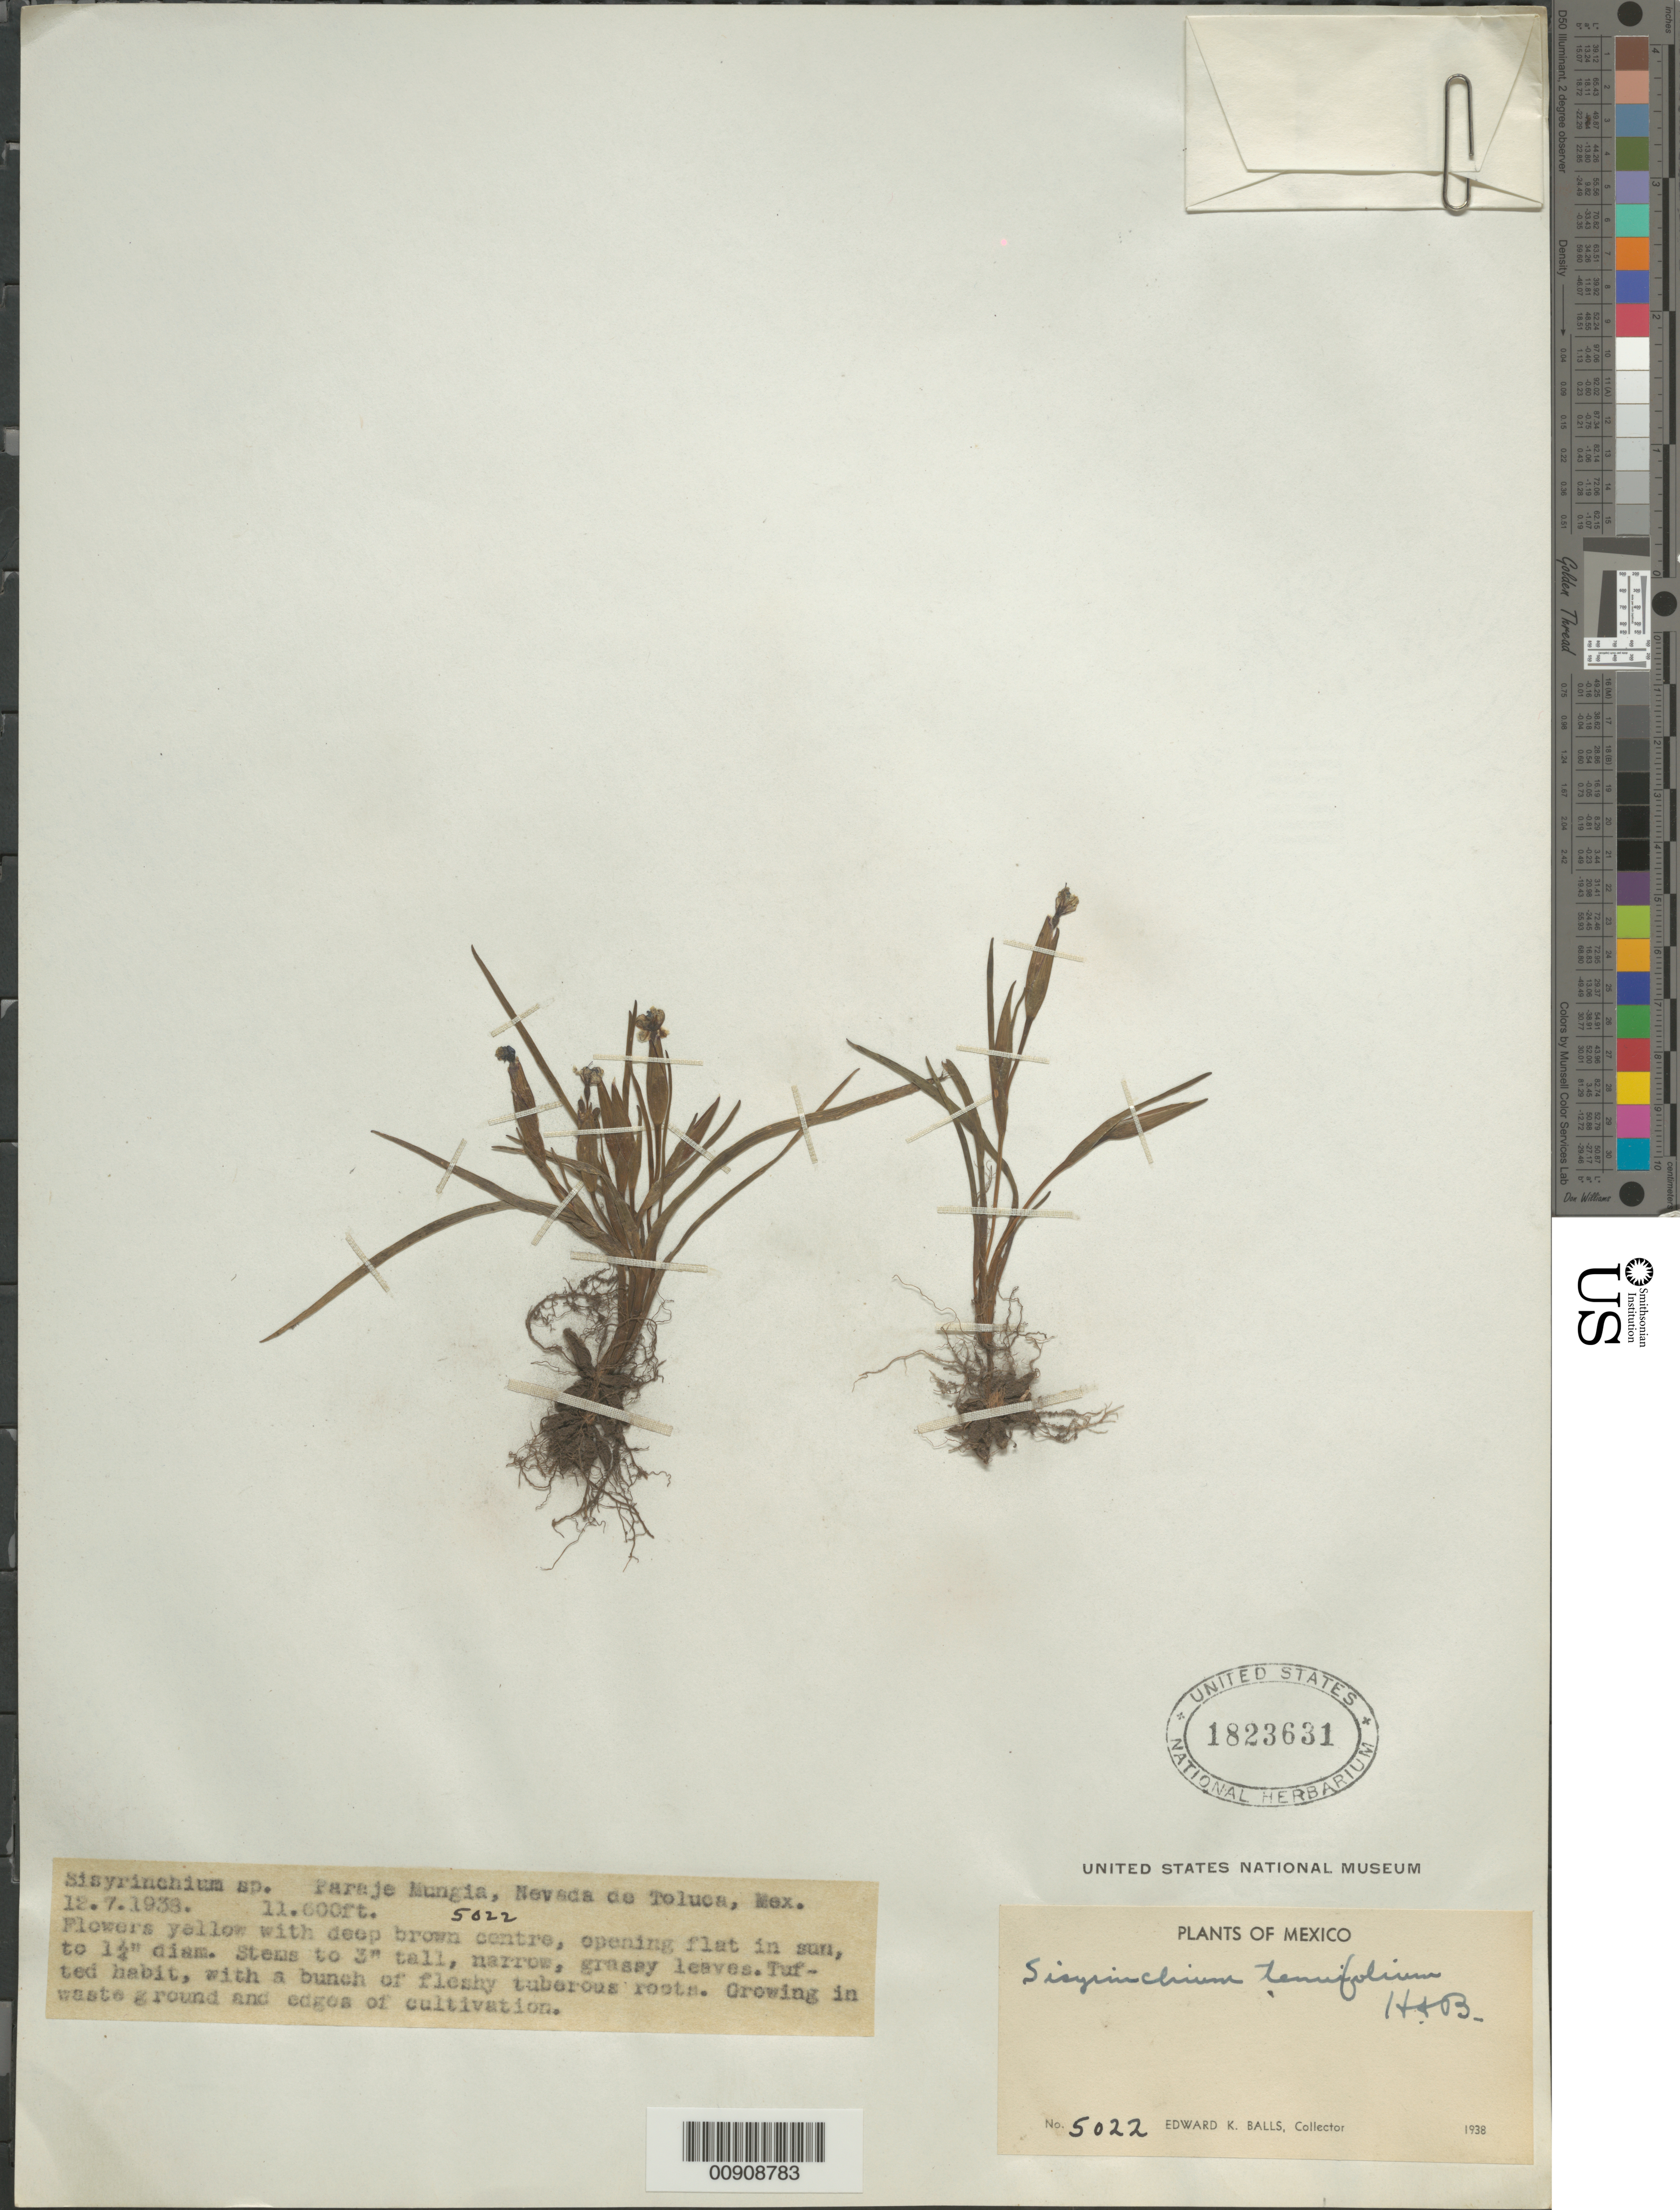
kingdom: Plantae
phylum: Tracheophyta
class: Liliopsida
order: Asparagales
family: Iridaceae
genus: Sisyrinchium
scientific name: Sisyrinchium tenuifolium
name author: Humb. & Bonpl. ex Willd.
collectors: E. K. Balls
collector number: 5022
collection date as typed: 12 Jul 1938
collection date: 1938-07-12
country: Mexico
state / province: México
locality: Paraje Mungia, Nevada [sic] de Toluca, Mex.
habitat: Growing in waste ground and edges of cultivation.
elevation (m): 3536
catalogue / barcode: US 1823631